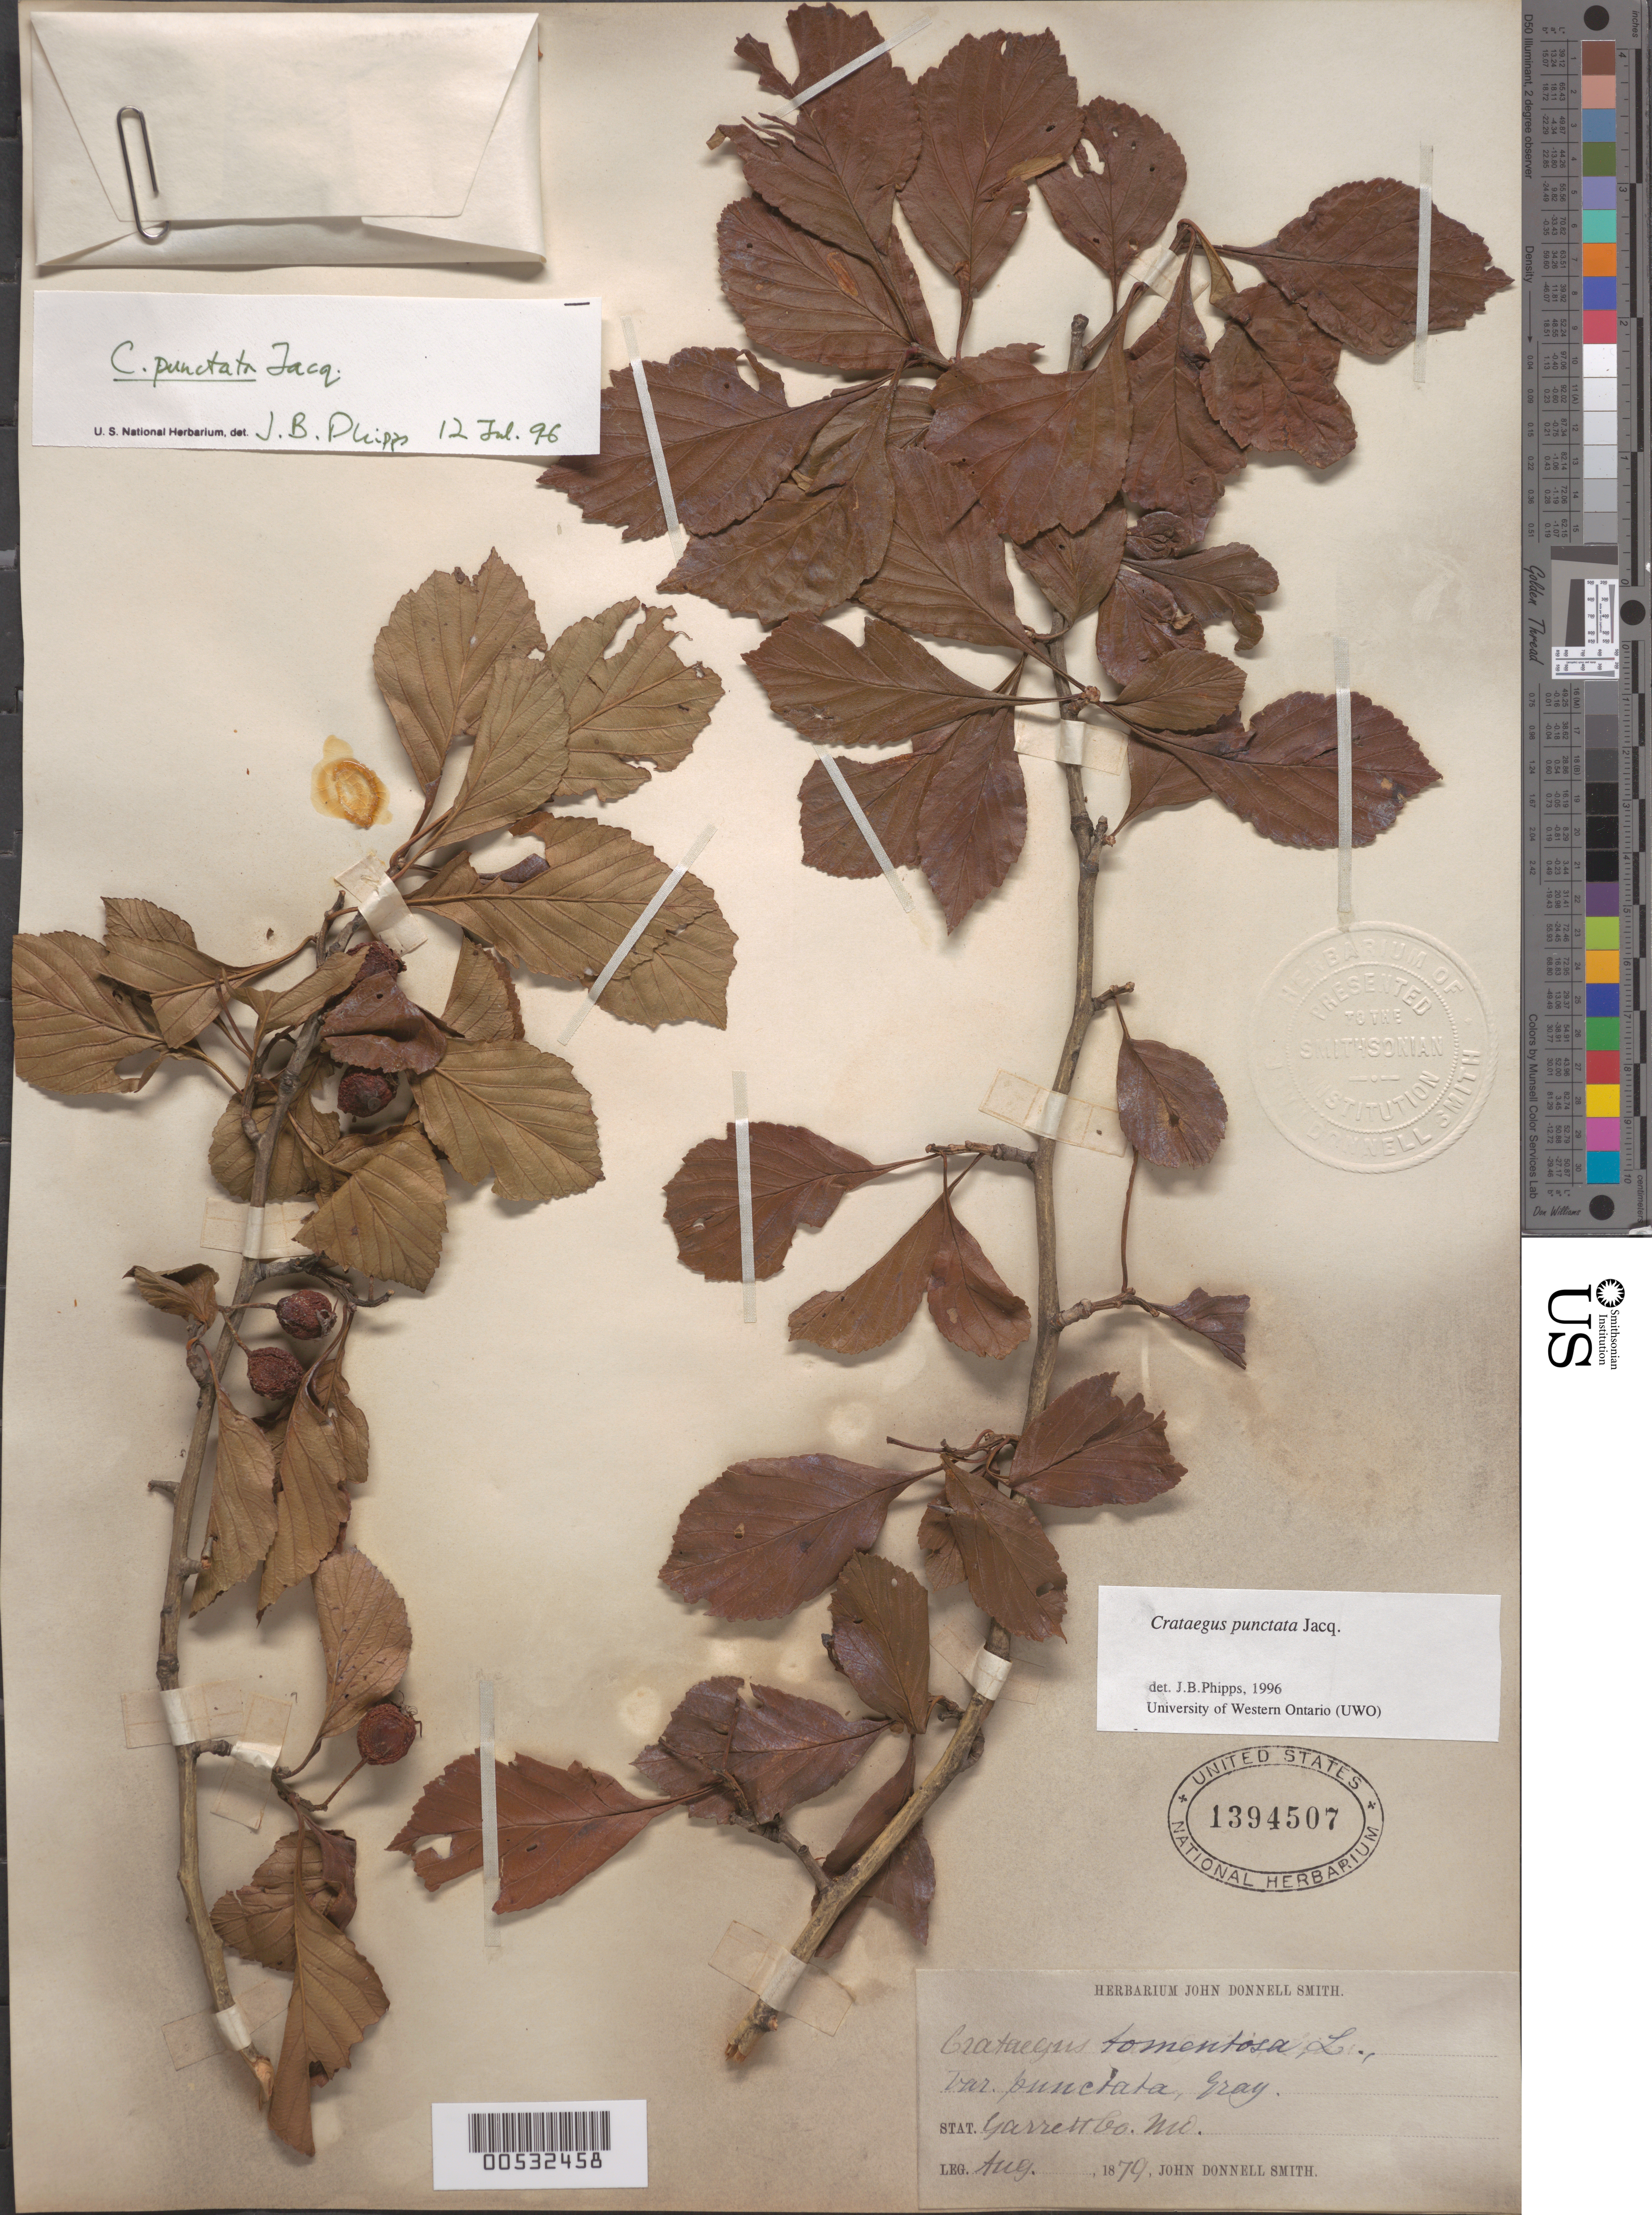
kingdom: Plantae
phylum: Tracheophyta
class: Magnoliopsida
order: Rosales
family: Rosaceae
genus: Crataegus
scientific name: Crataegus punctata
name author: Jacq.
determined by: Phipps, James B., (UWO), University of Western Ontario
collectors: J. Donnell Smith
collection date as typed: Aug 1879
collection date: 1879-08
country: United States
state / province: Maryland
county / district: Garrett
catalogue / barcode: US 1394507